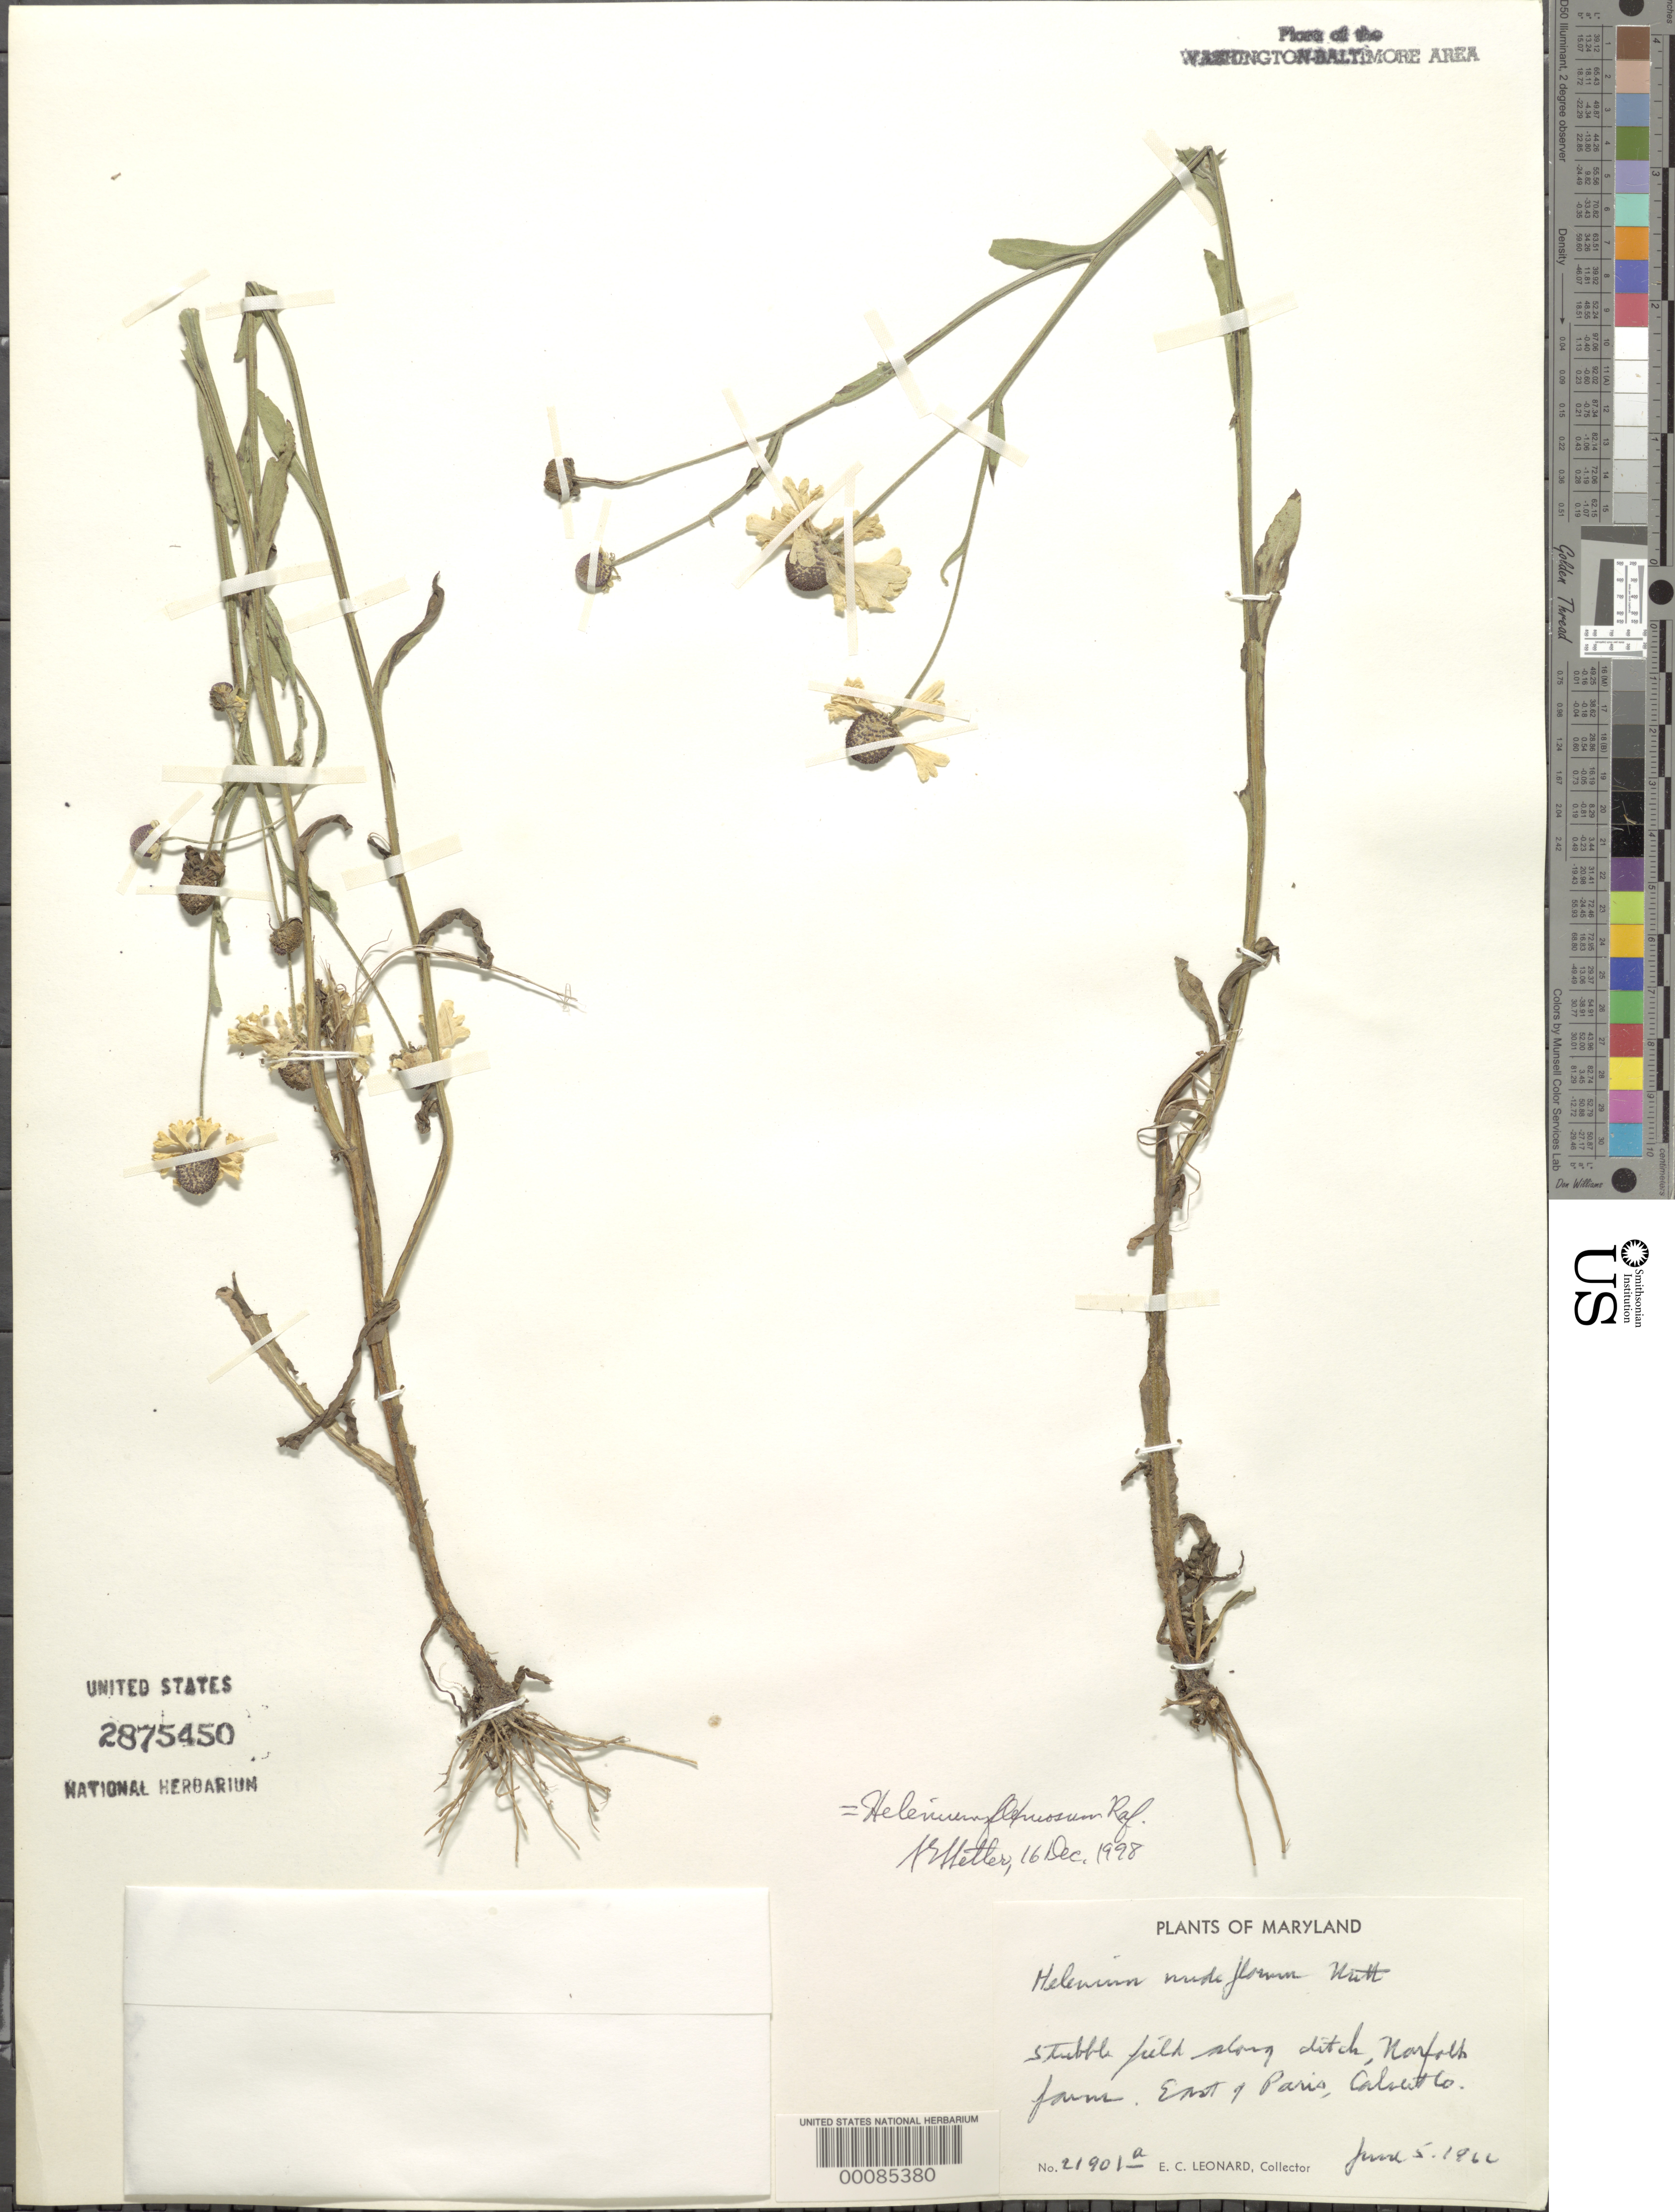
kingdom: Plantae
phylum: Tracheophyta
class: Magnoliopsida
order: Asterales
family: Asteraceae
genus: Helenium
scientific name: Helenium flexuosum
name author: Raf.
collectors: E. C. Leonard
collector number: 21901A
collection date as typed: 05 Jun 1960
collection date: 1960-06-05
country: United States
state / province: Maryland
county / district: Calvert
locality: East of Paris, Norfolk Farm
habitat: Stubble field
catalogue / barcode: US 2875450